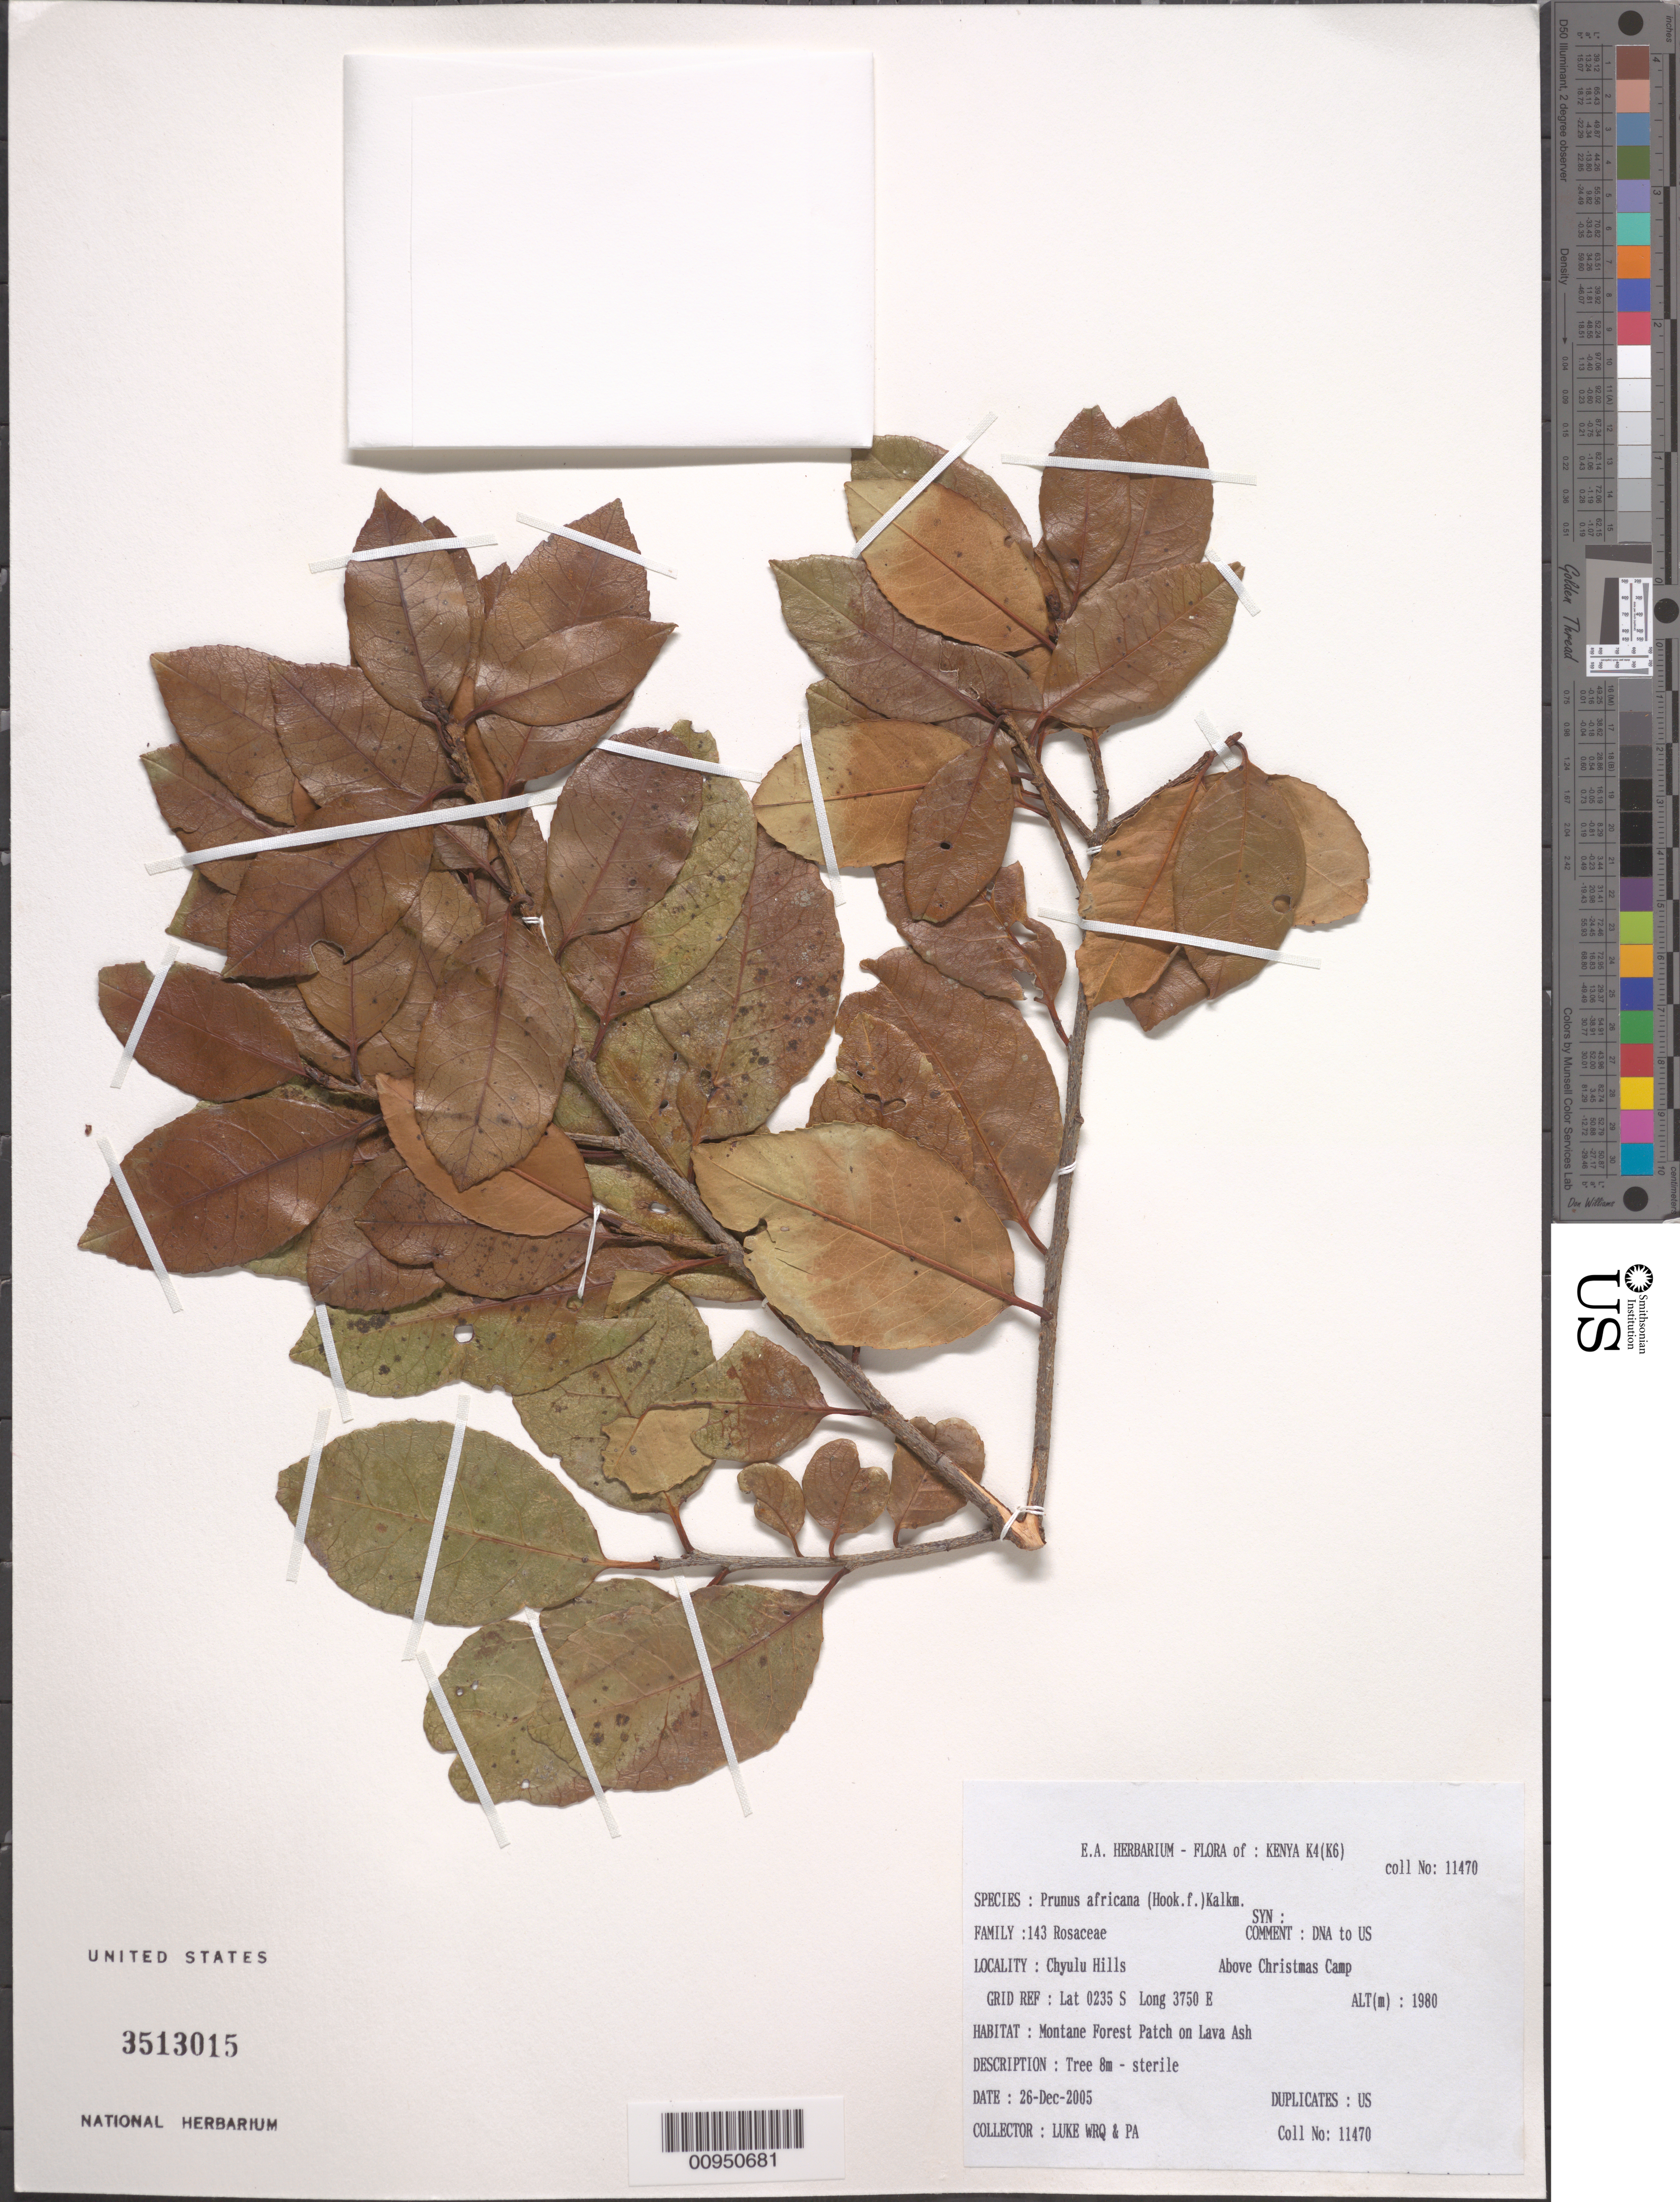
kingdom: Plantae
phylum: Tracheophyta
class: Magnoliopsida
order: Rosales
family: Rosaceae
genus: Prunus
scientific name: Prunus africana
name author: (Hook. f.) Kalkman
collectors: Q. Luke & P. Luke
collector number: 11470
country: Kenya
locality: Chyulu Hills, above Christmas Camp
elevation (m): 1980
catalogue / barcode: US 3513015